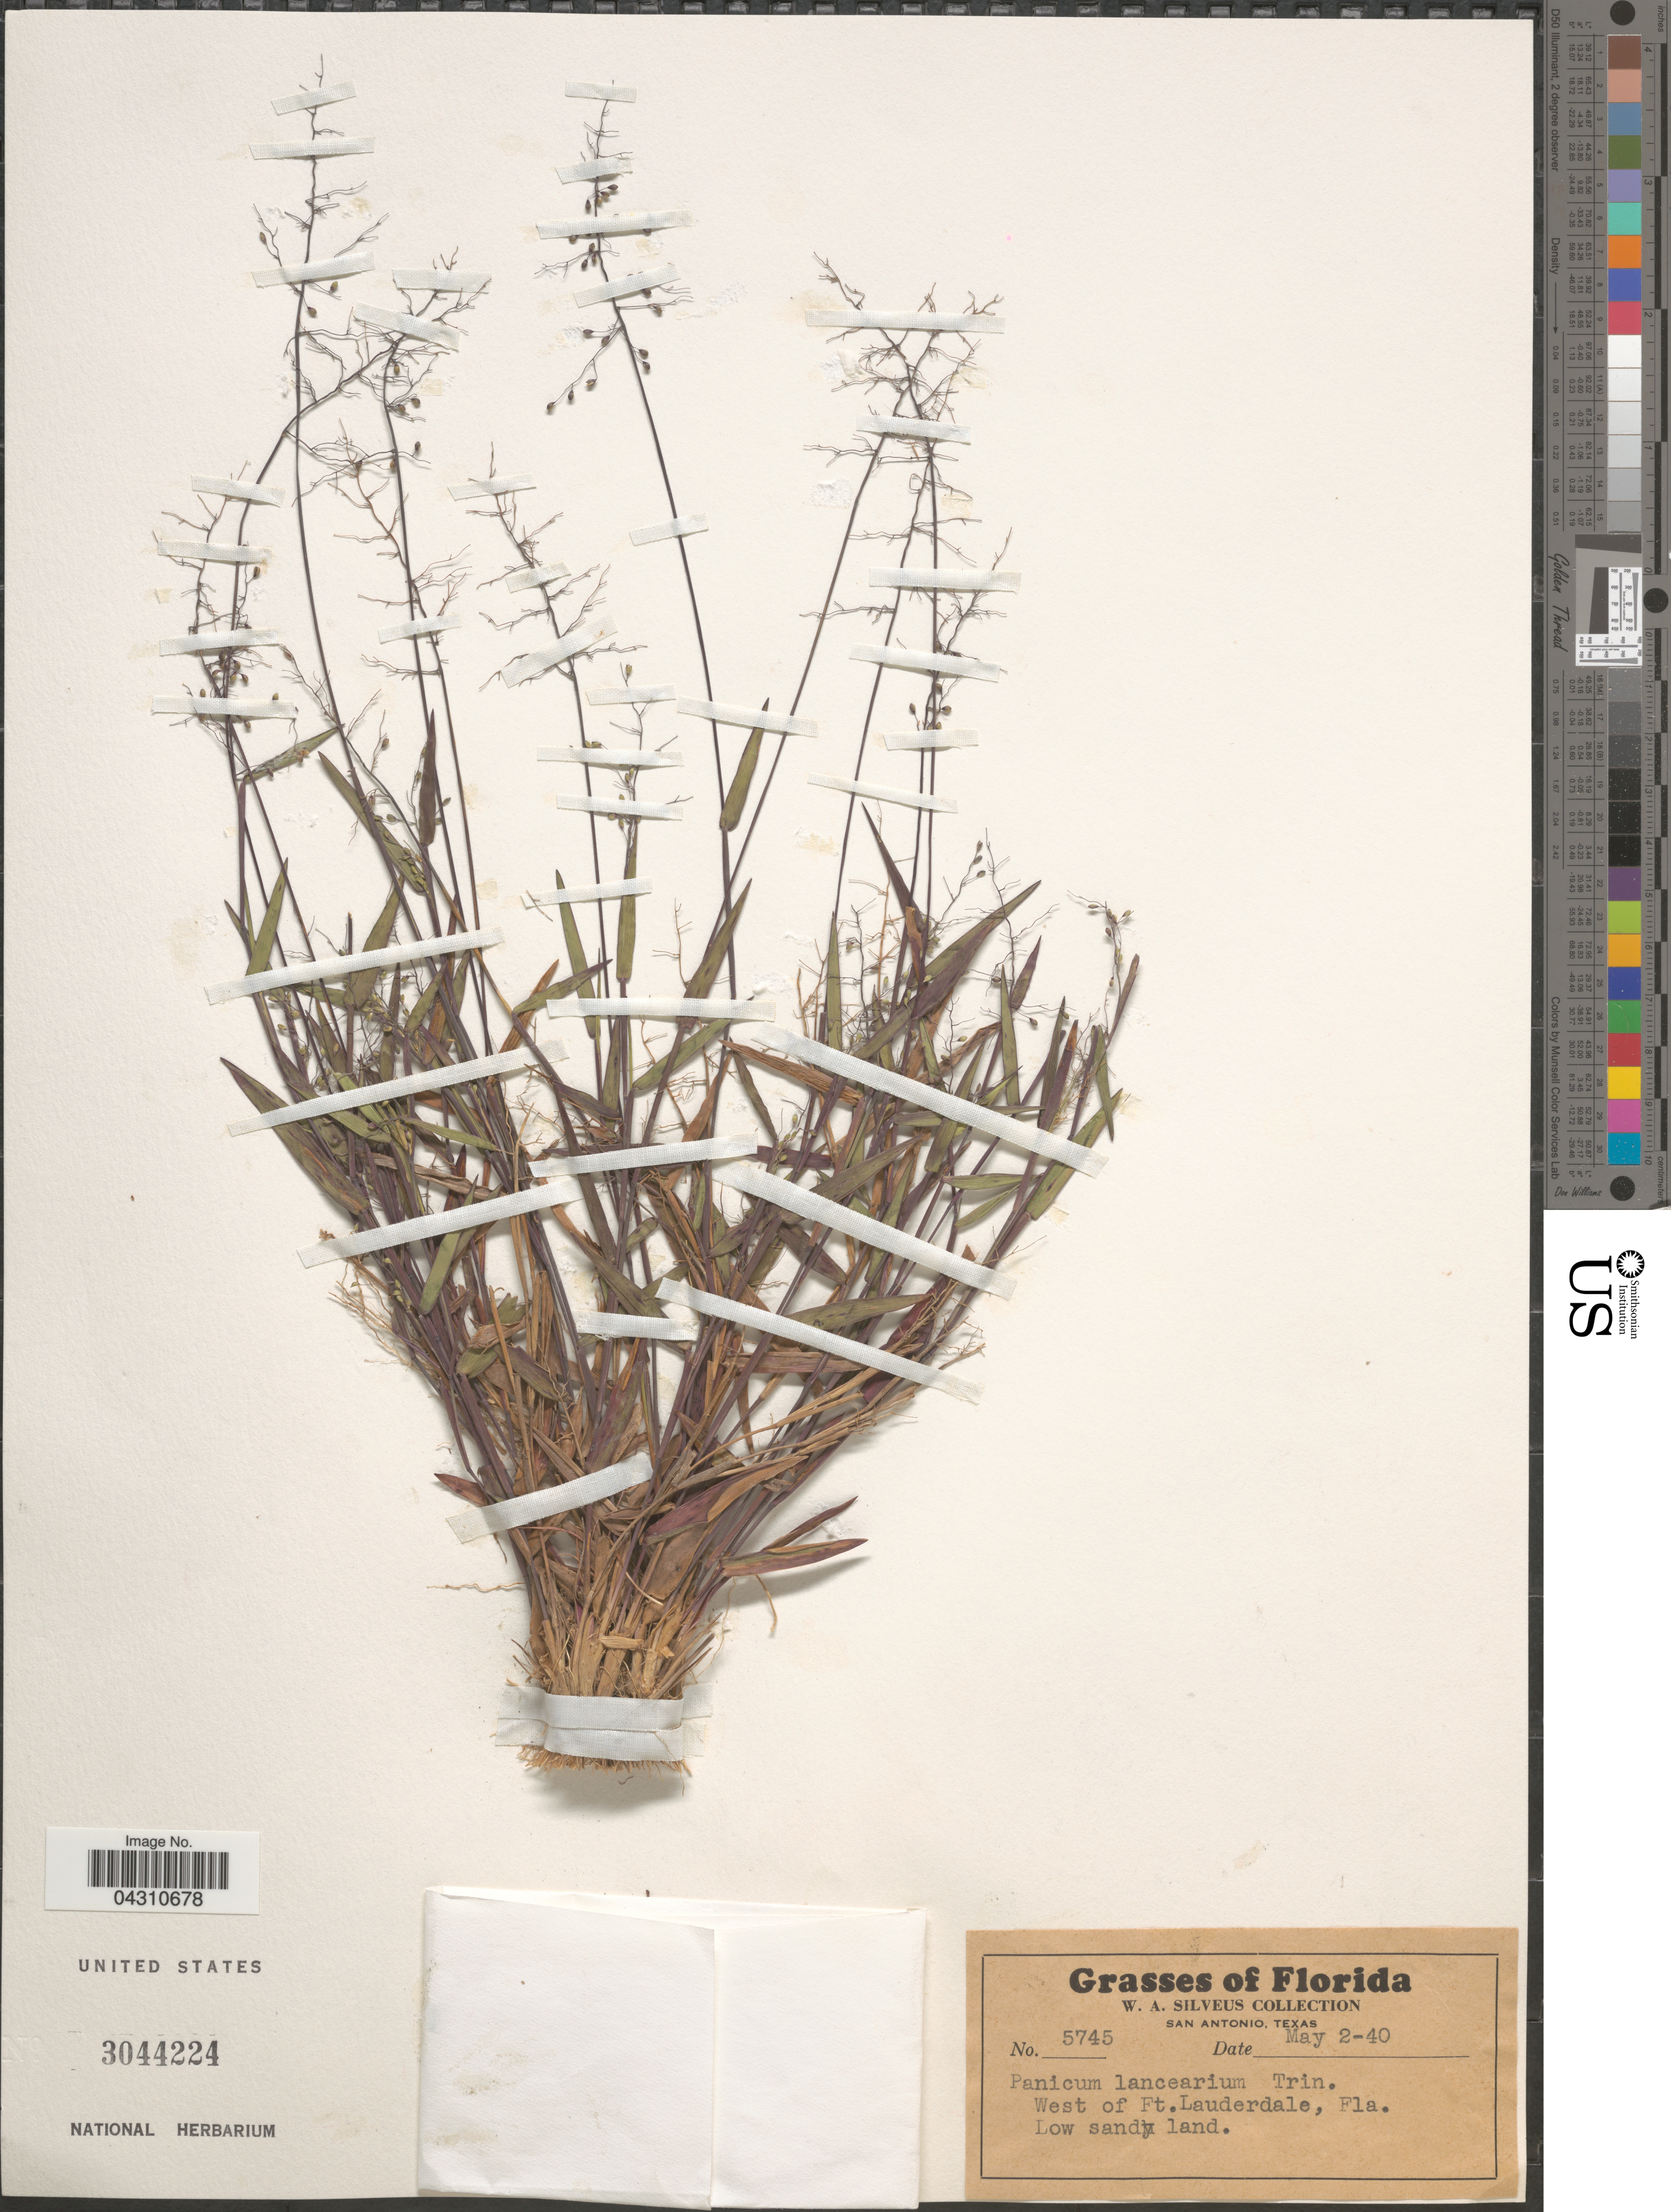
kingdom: Plantae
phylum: Tracheophyta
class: Liliopsida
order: Poales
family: Poaceae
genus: Dichanthelium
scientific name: Dichanthelium portoricense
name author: (Desv. ex Ham.) B.F. Hansen & Wunderlin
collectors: W. Silveus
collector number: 5745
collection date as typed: Transcribed d/m/y: 2/5/40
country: United States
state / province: Florida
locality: West of Ft. Lauderdale. Low sandy land.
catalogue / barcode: US 3044224